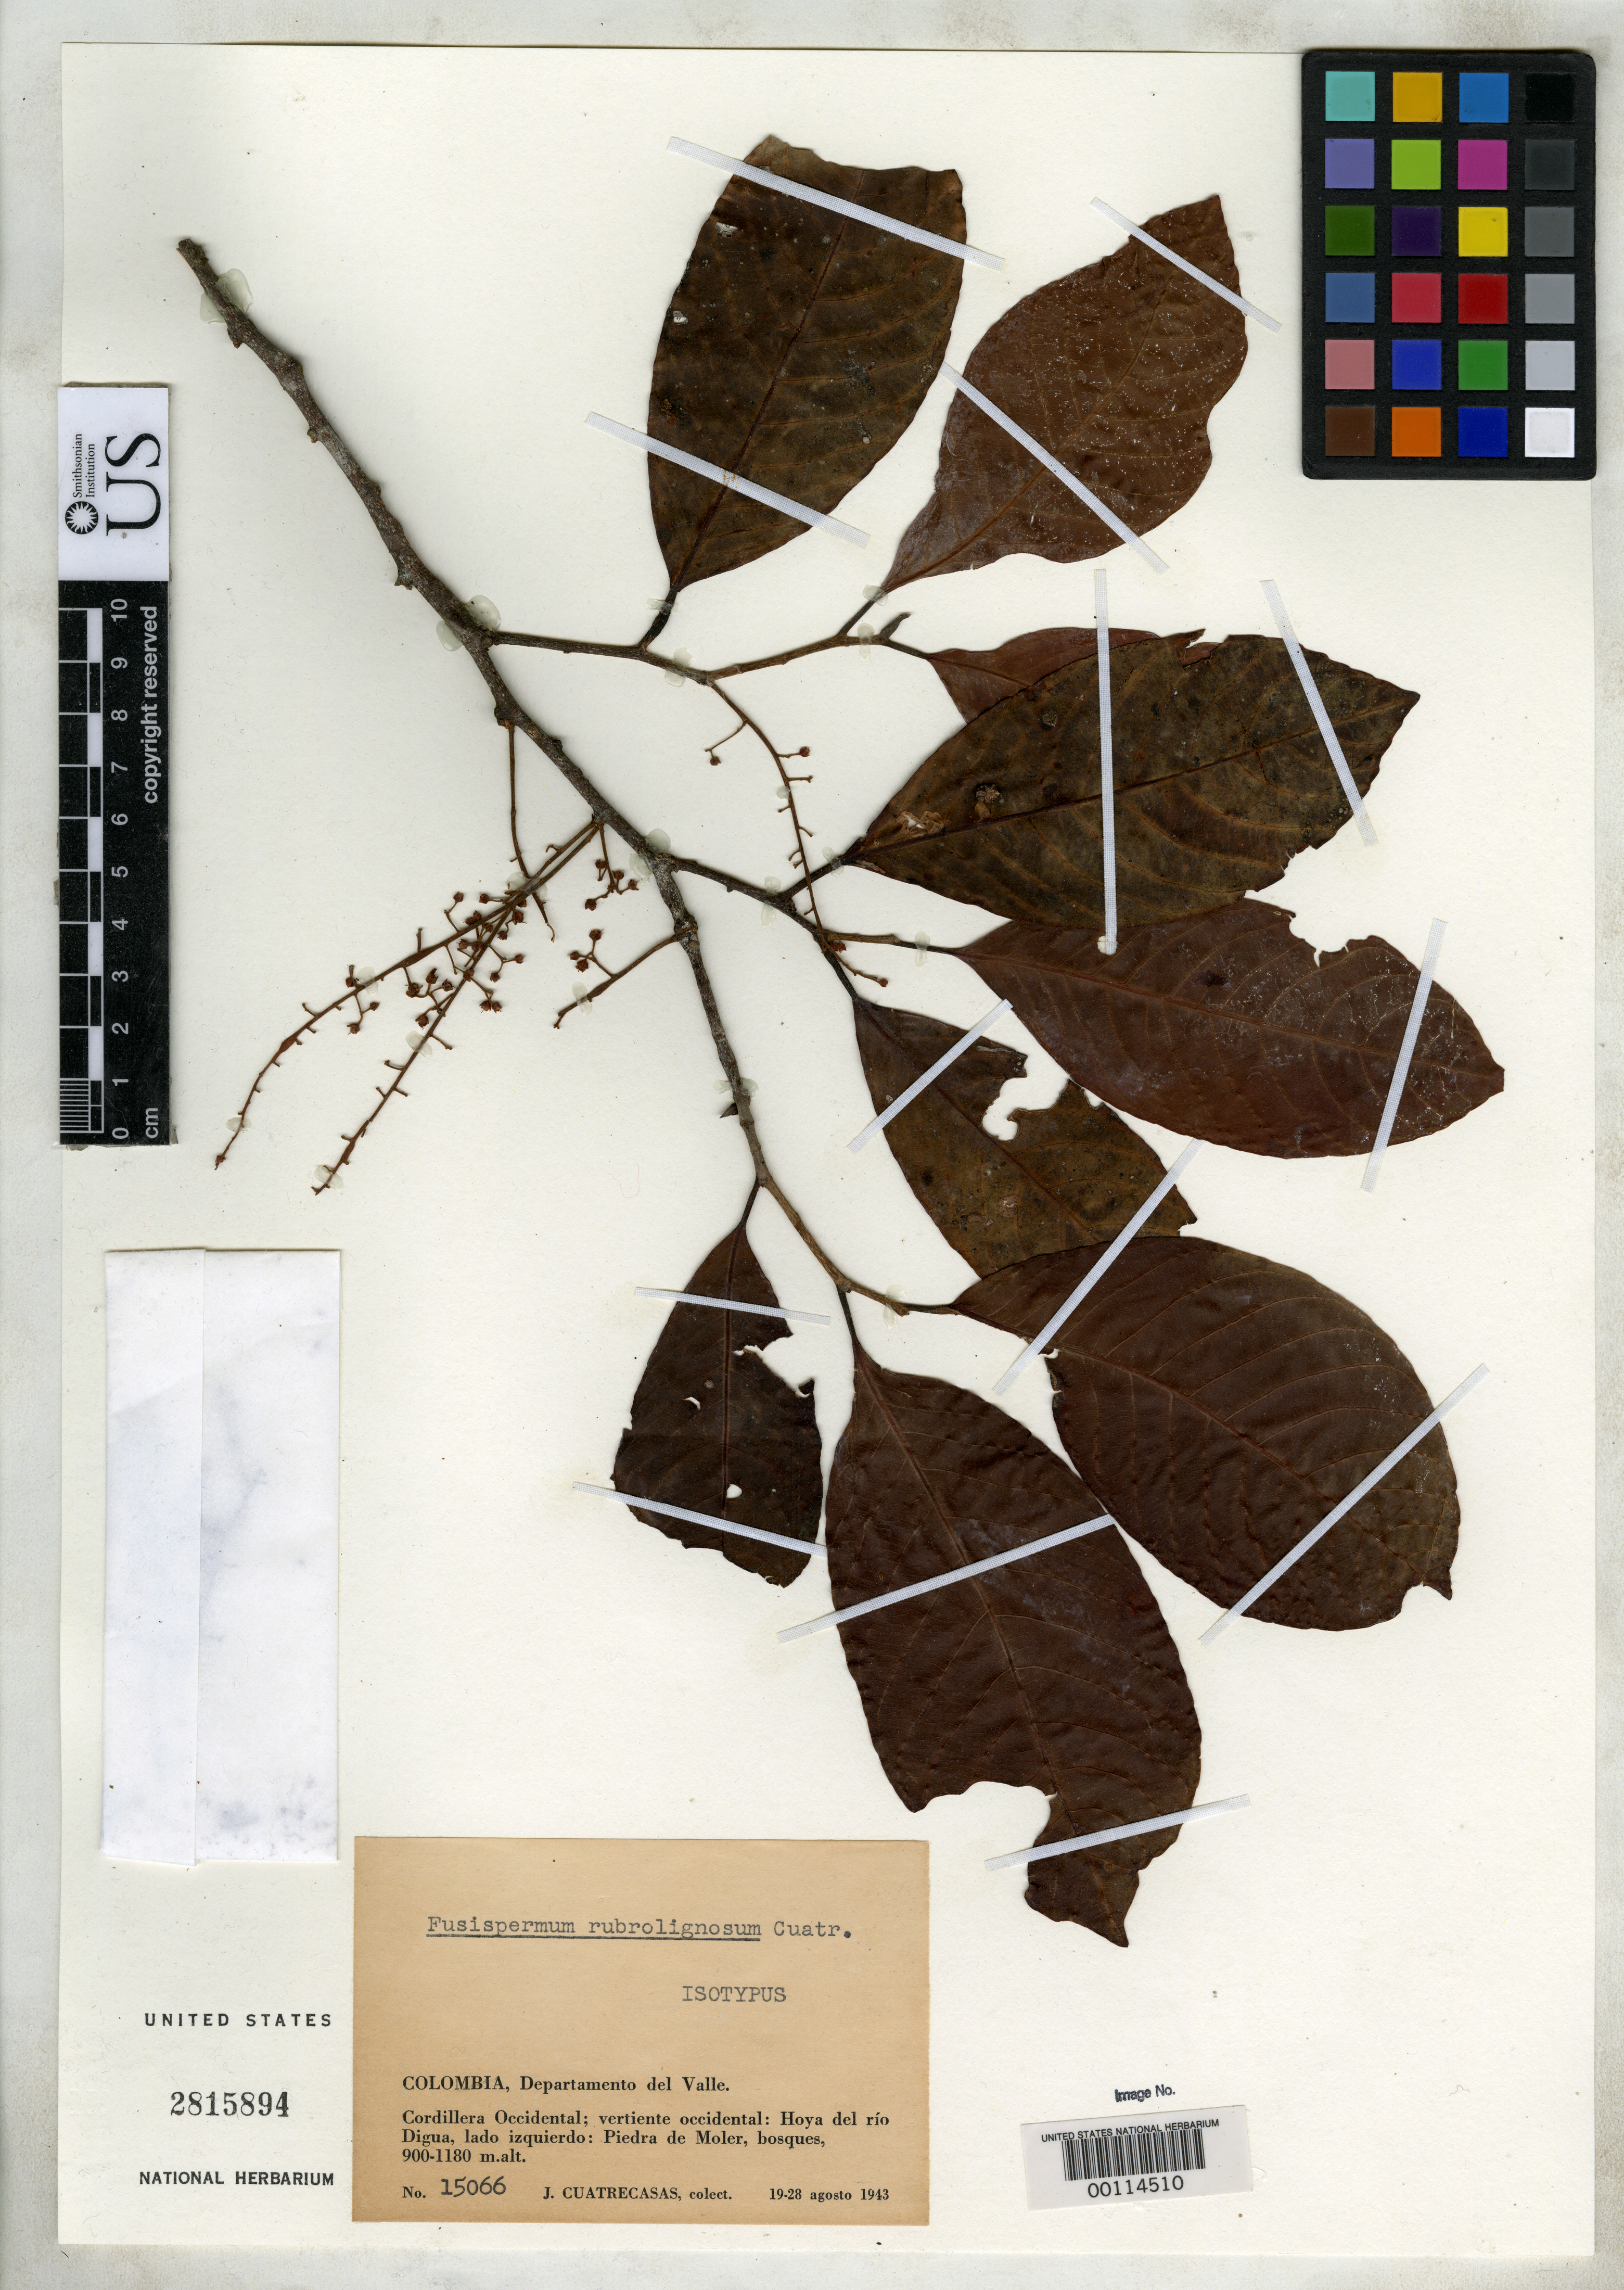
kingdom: Plantae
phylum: Tracheophyta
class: Magnoliopsida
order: Malpighiales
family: Violaceae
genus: Fusispermum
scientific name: Fusispermum rubrolignosum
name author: Cuatrec.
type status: Isotype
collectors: J. Cuatrecasas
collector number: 15066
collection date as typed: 19 Aug 1943 to 28 Aug 1943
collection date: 1943-08-19/1943-08-28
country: Colombia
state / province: Valle del Cauca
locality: Hoya del Rio Digua, Piedra de Molar.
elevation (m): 900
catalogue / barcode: US 2815894